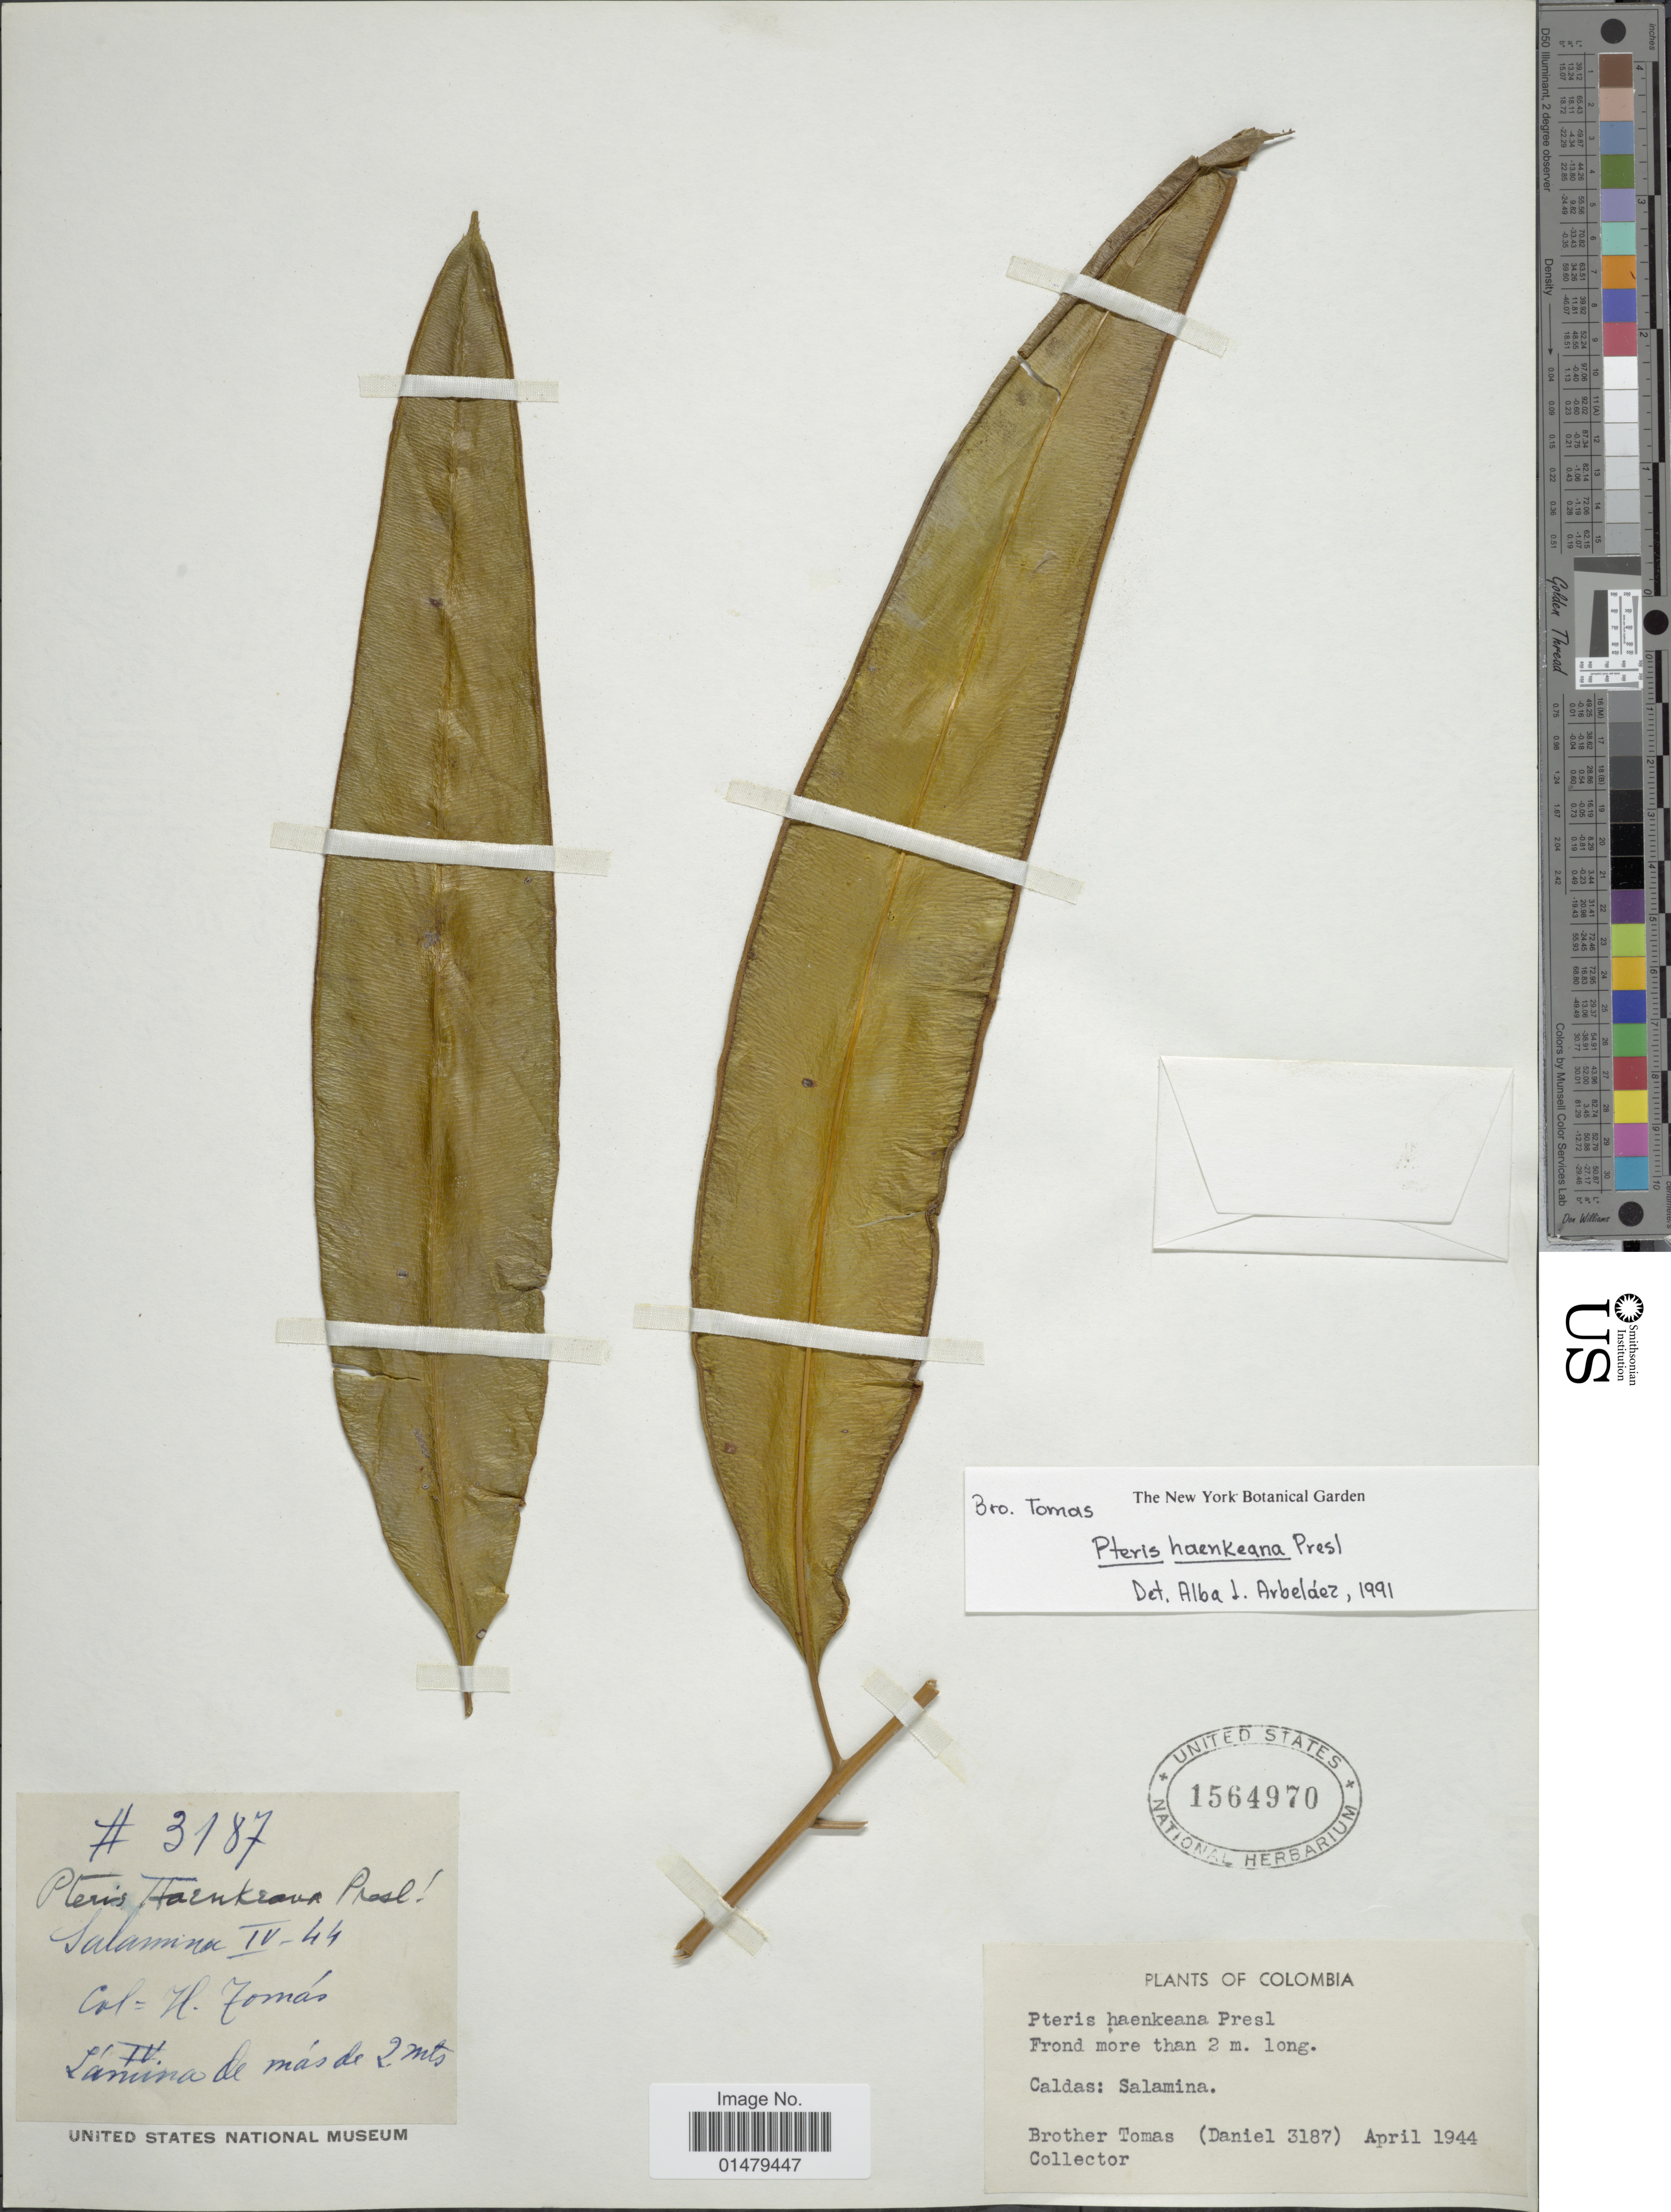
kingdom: Plantae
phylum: Tracheophyta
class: Polypodiopsida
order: Polypodiales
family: Pteridaceae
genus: Pteris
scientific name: Pteris haenkeana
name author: C. Presl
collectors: H. Tomas & -. Daniel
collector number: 3187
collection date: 1944-04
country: Colombia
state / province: Caldas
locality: Salamina.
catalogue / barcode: US 1564970